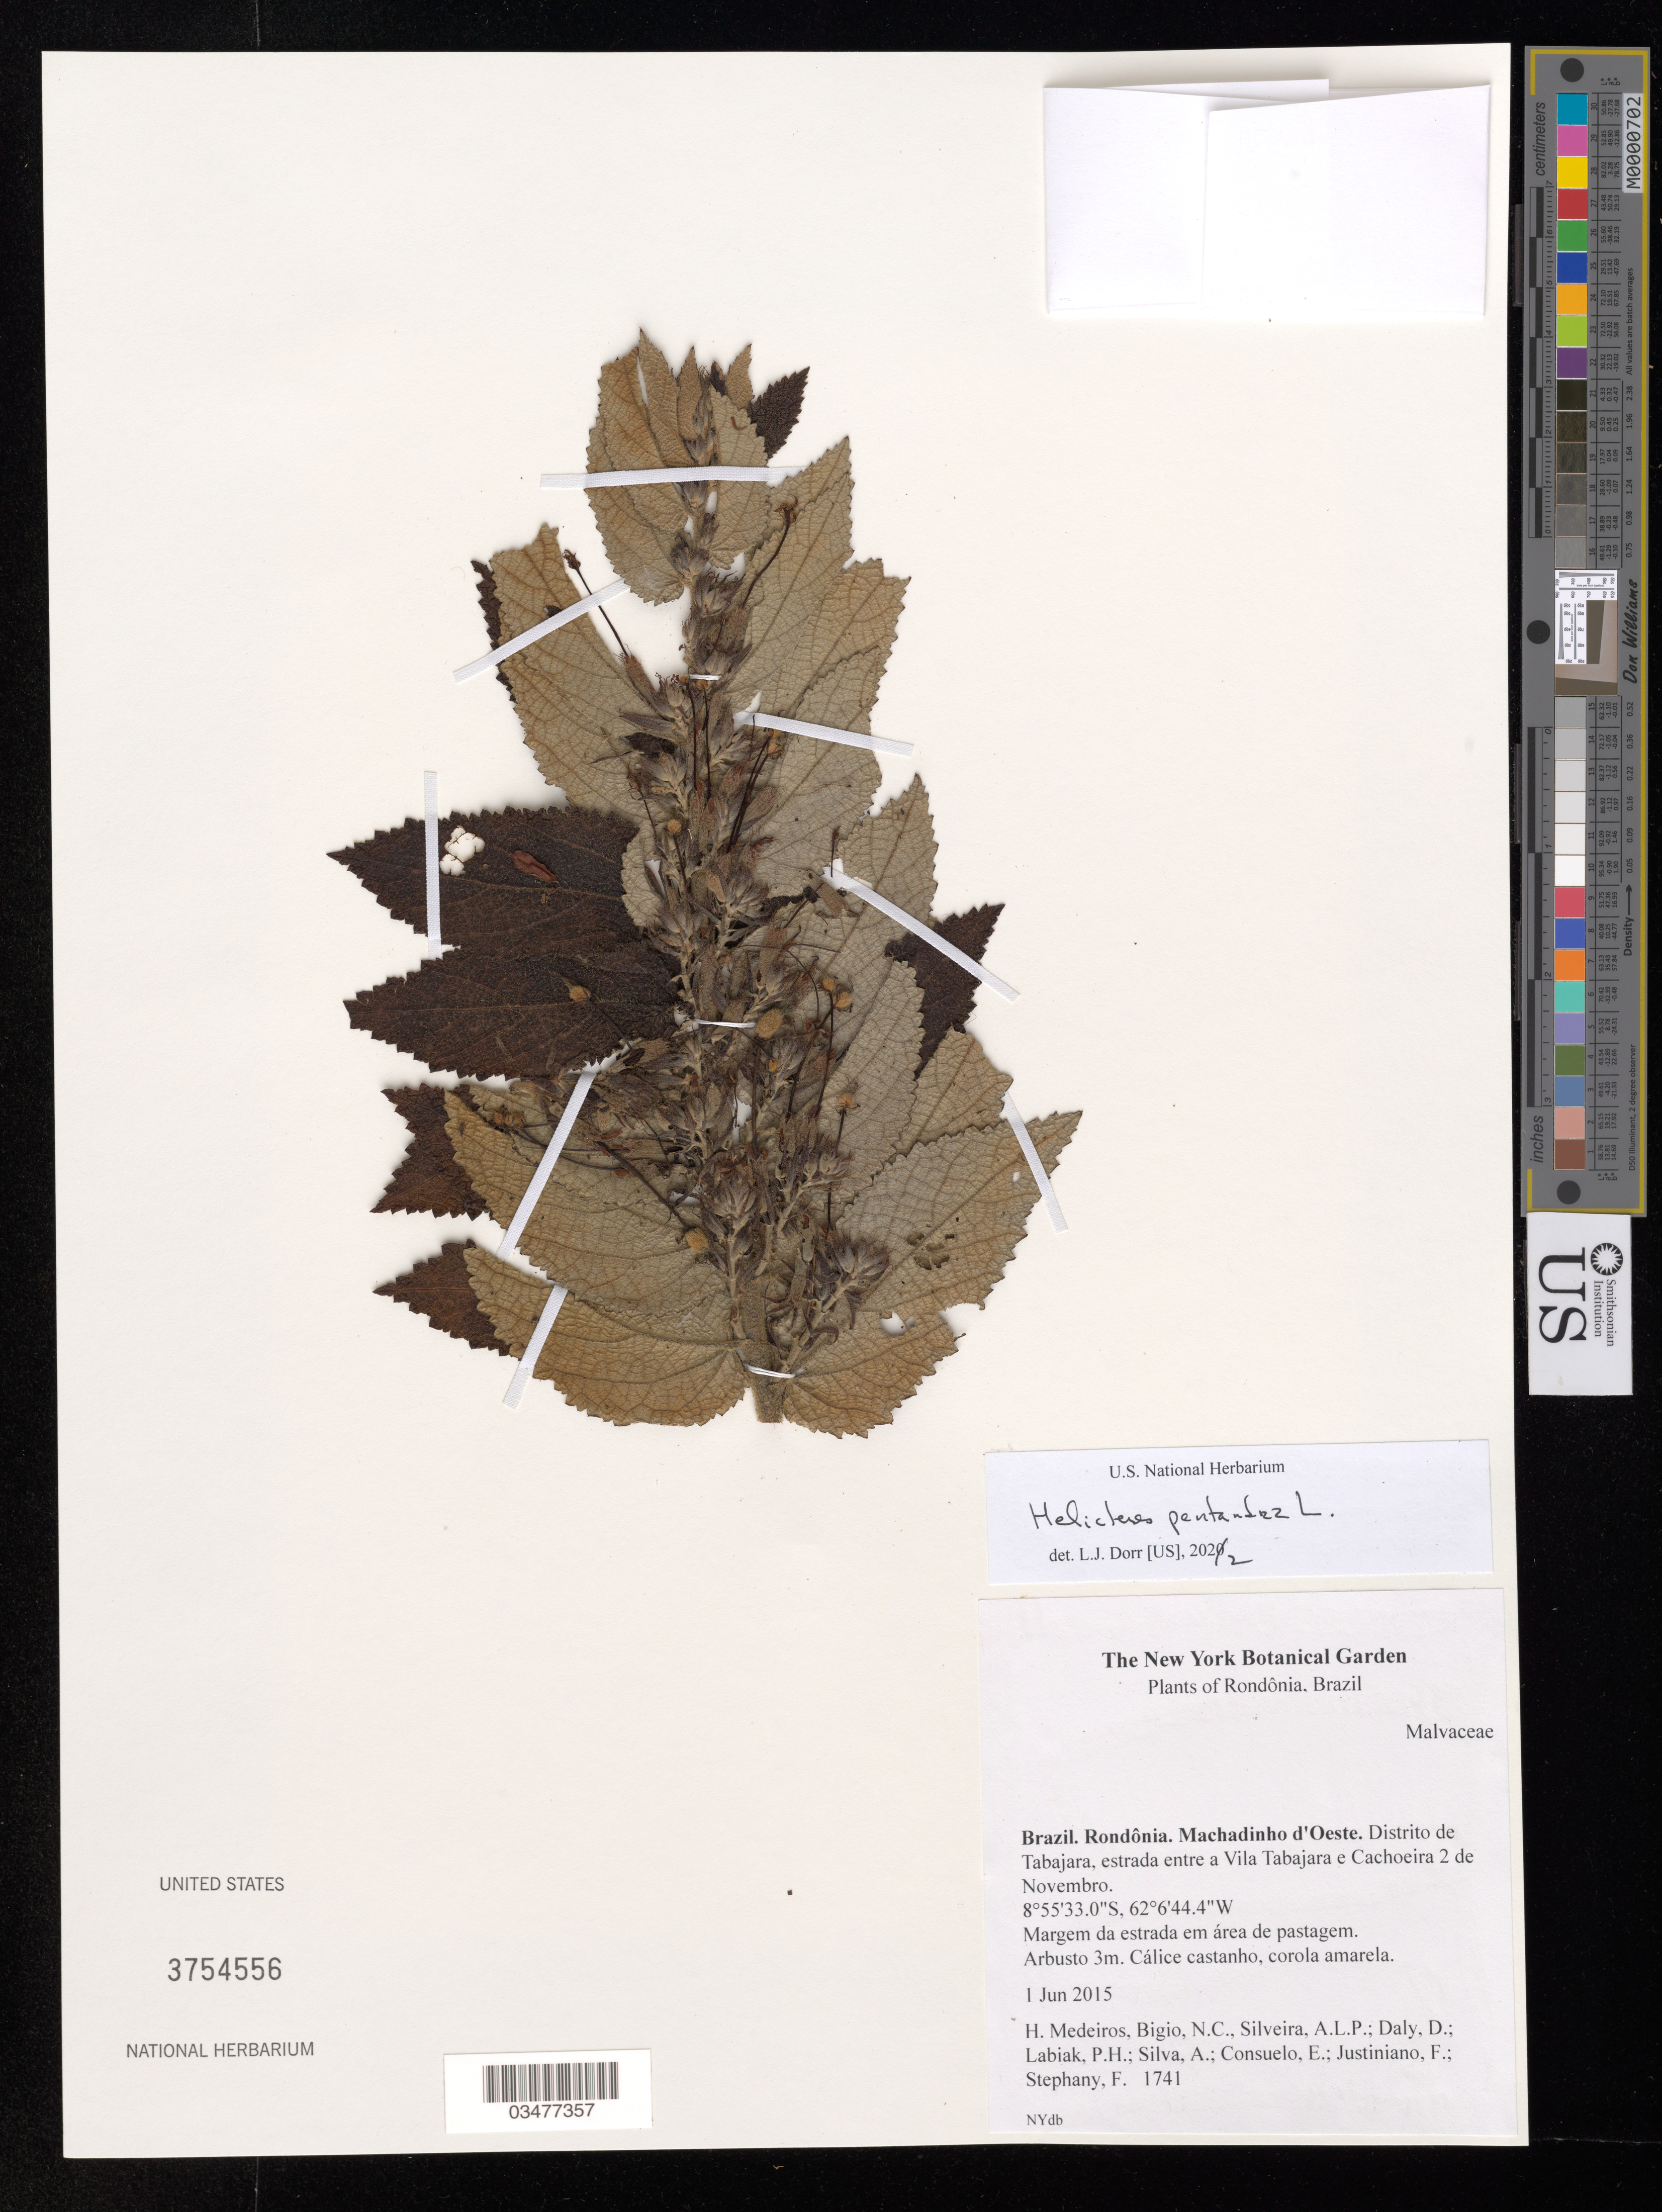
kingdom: Plantae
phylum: Tracheophyta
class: Magnoliopsida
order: Malvales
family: Malvaceae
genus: Helicteres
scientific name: Helicteres pentandra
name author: L.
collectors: H. Medeiros, N. C. Bigio, A. Silveira & D. Daly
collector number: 1741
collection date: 2015-06-01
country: Brazil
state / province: Rondônia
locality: Machadinho d'Oeste. Distrito de Tabajara, estrada entre a Vila Tabajara e Cachoeira 2 de Novembro.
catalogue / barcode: US 3754556